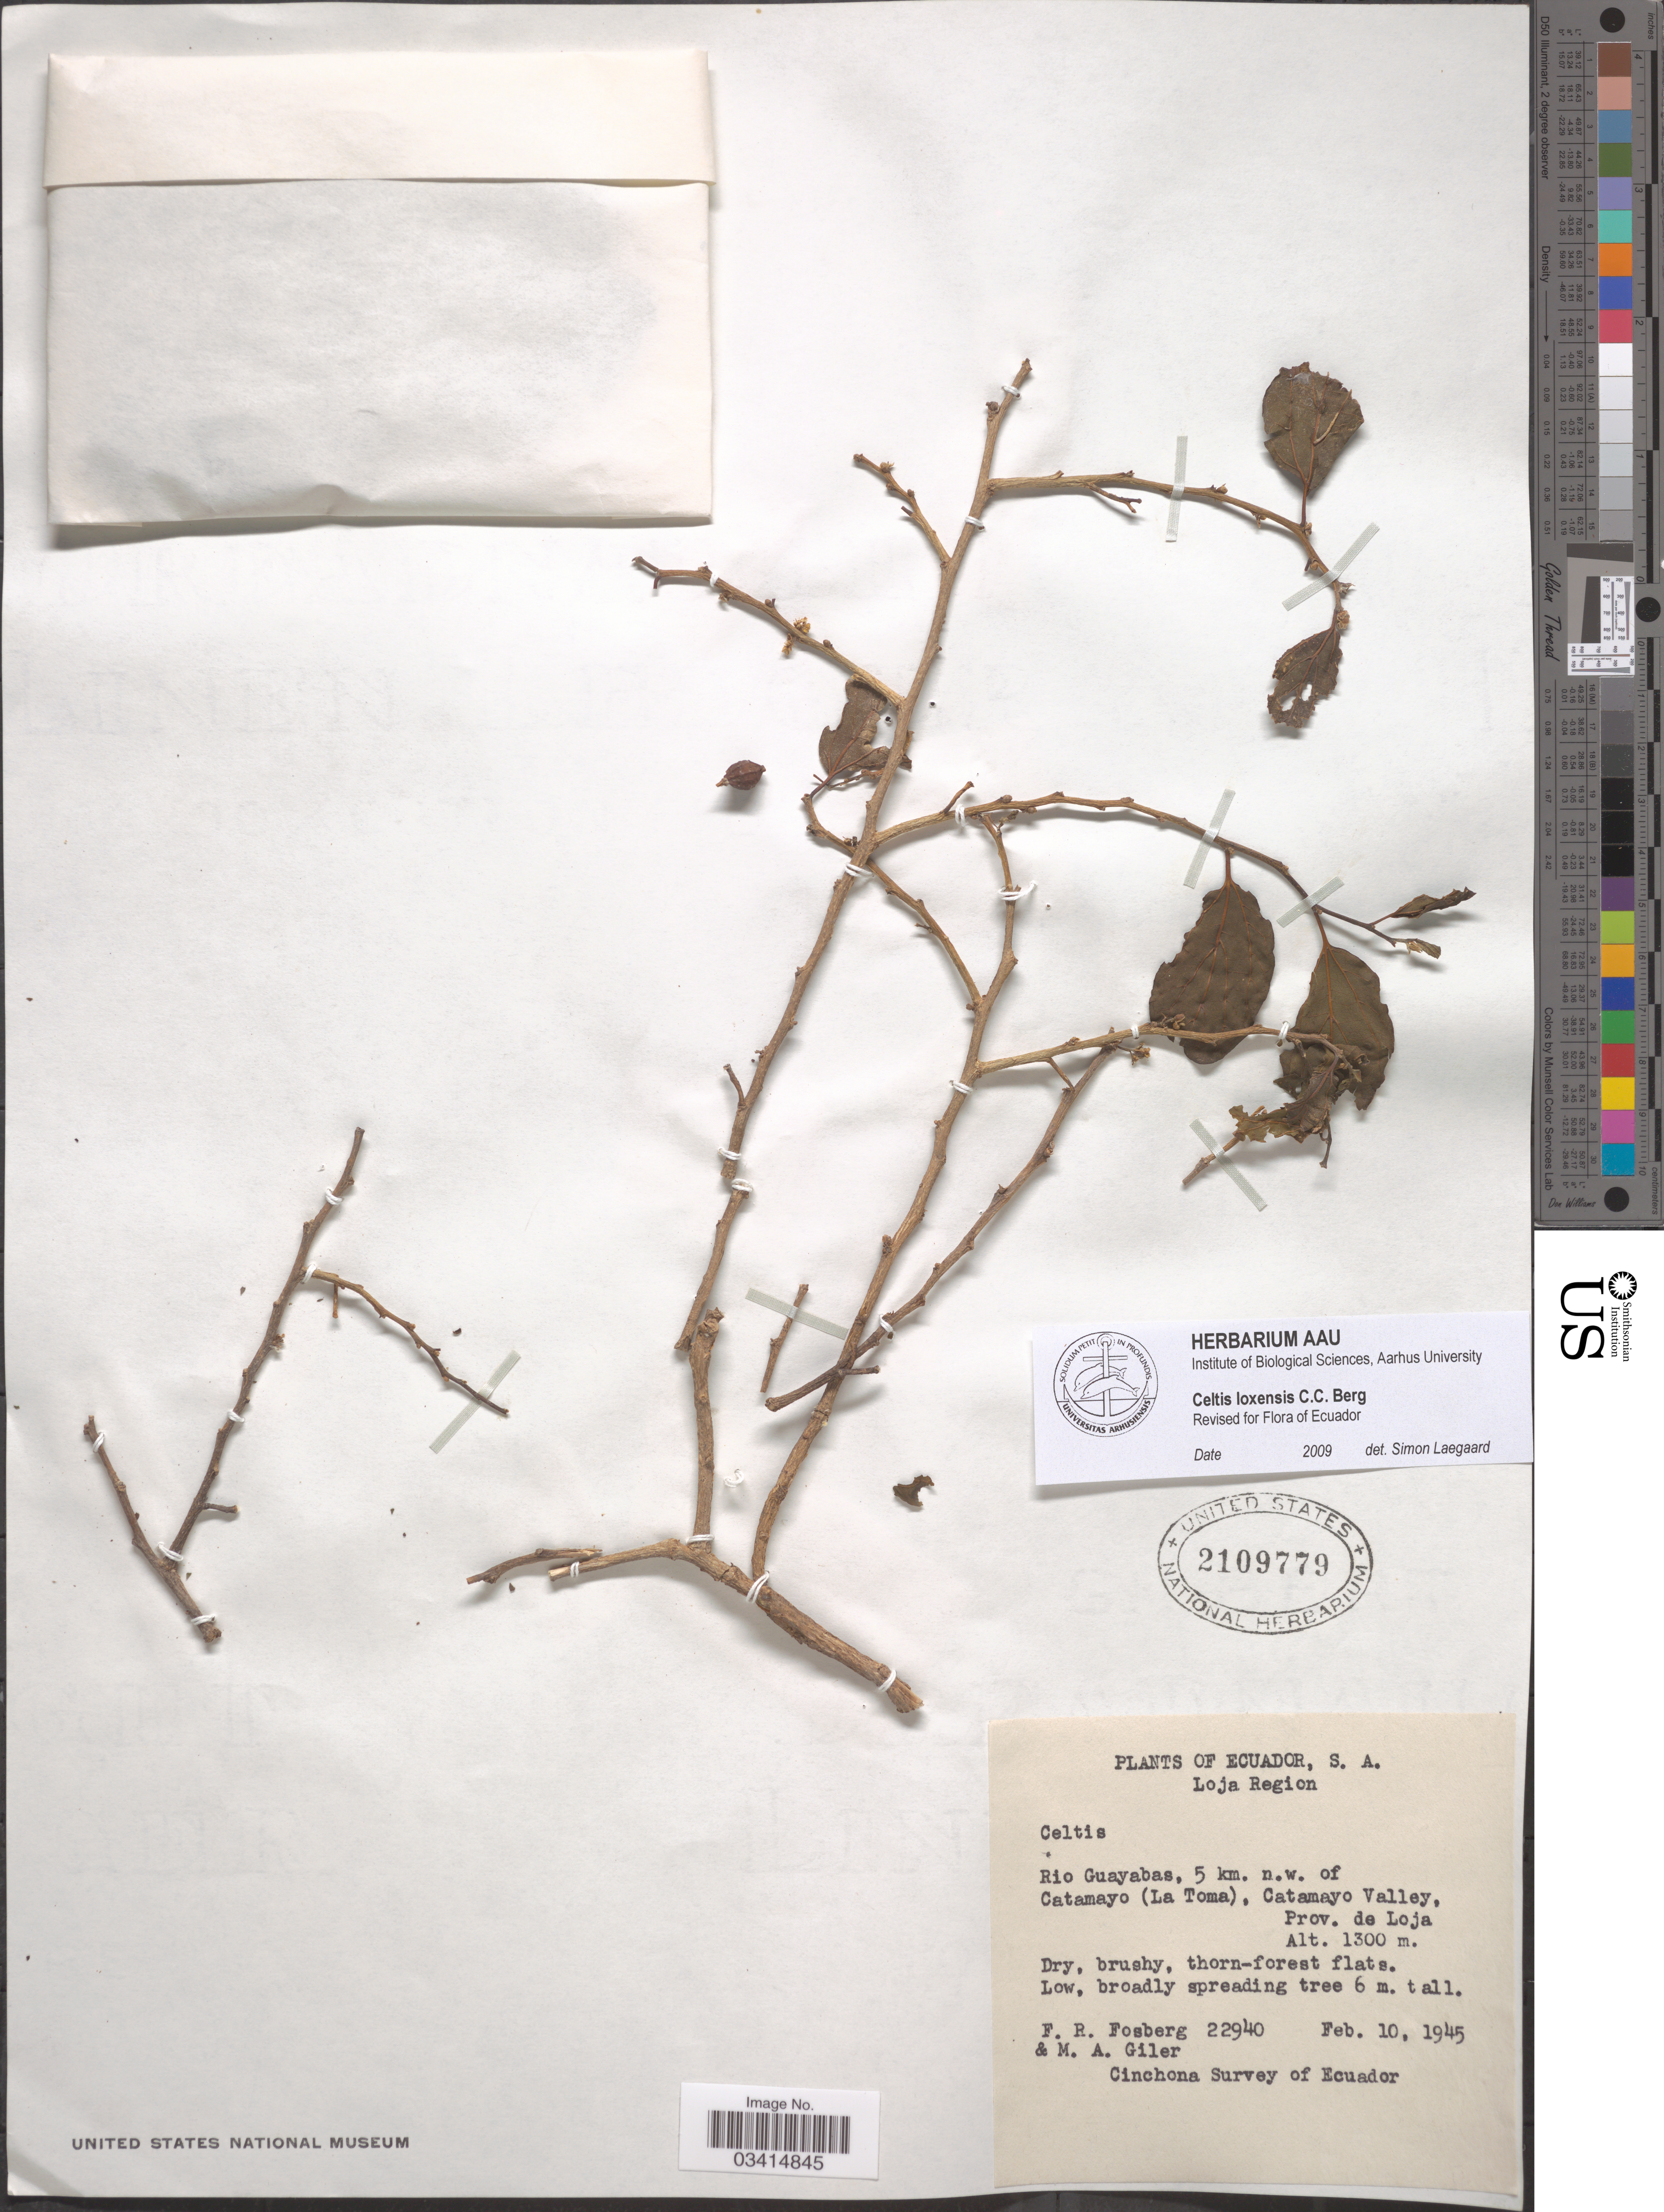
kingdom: Plantae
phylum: Tracheophyta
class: Magnoliopsida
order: Rosales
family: Cannabaceae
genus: Celtis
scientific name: Celtis loxensis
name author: C.C. Berg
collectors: F. R. Fosberg & M. Giler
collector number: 22940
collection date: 1945-02-10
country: Ecuador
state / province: Loja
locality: Loja Region. Rio Guayabas, 5 km. n.w. of Catamayo (La Toma), Catamayo Valley, Prov. de Loja.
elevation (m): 1300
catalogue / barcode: US 2109779